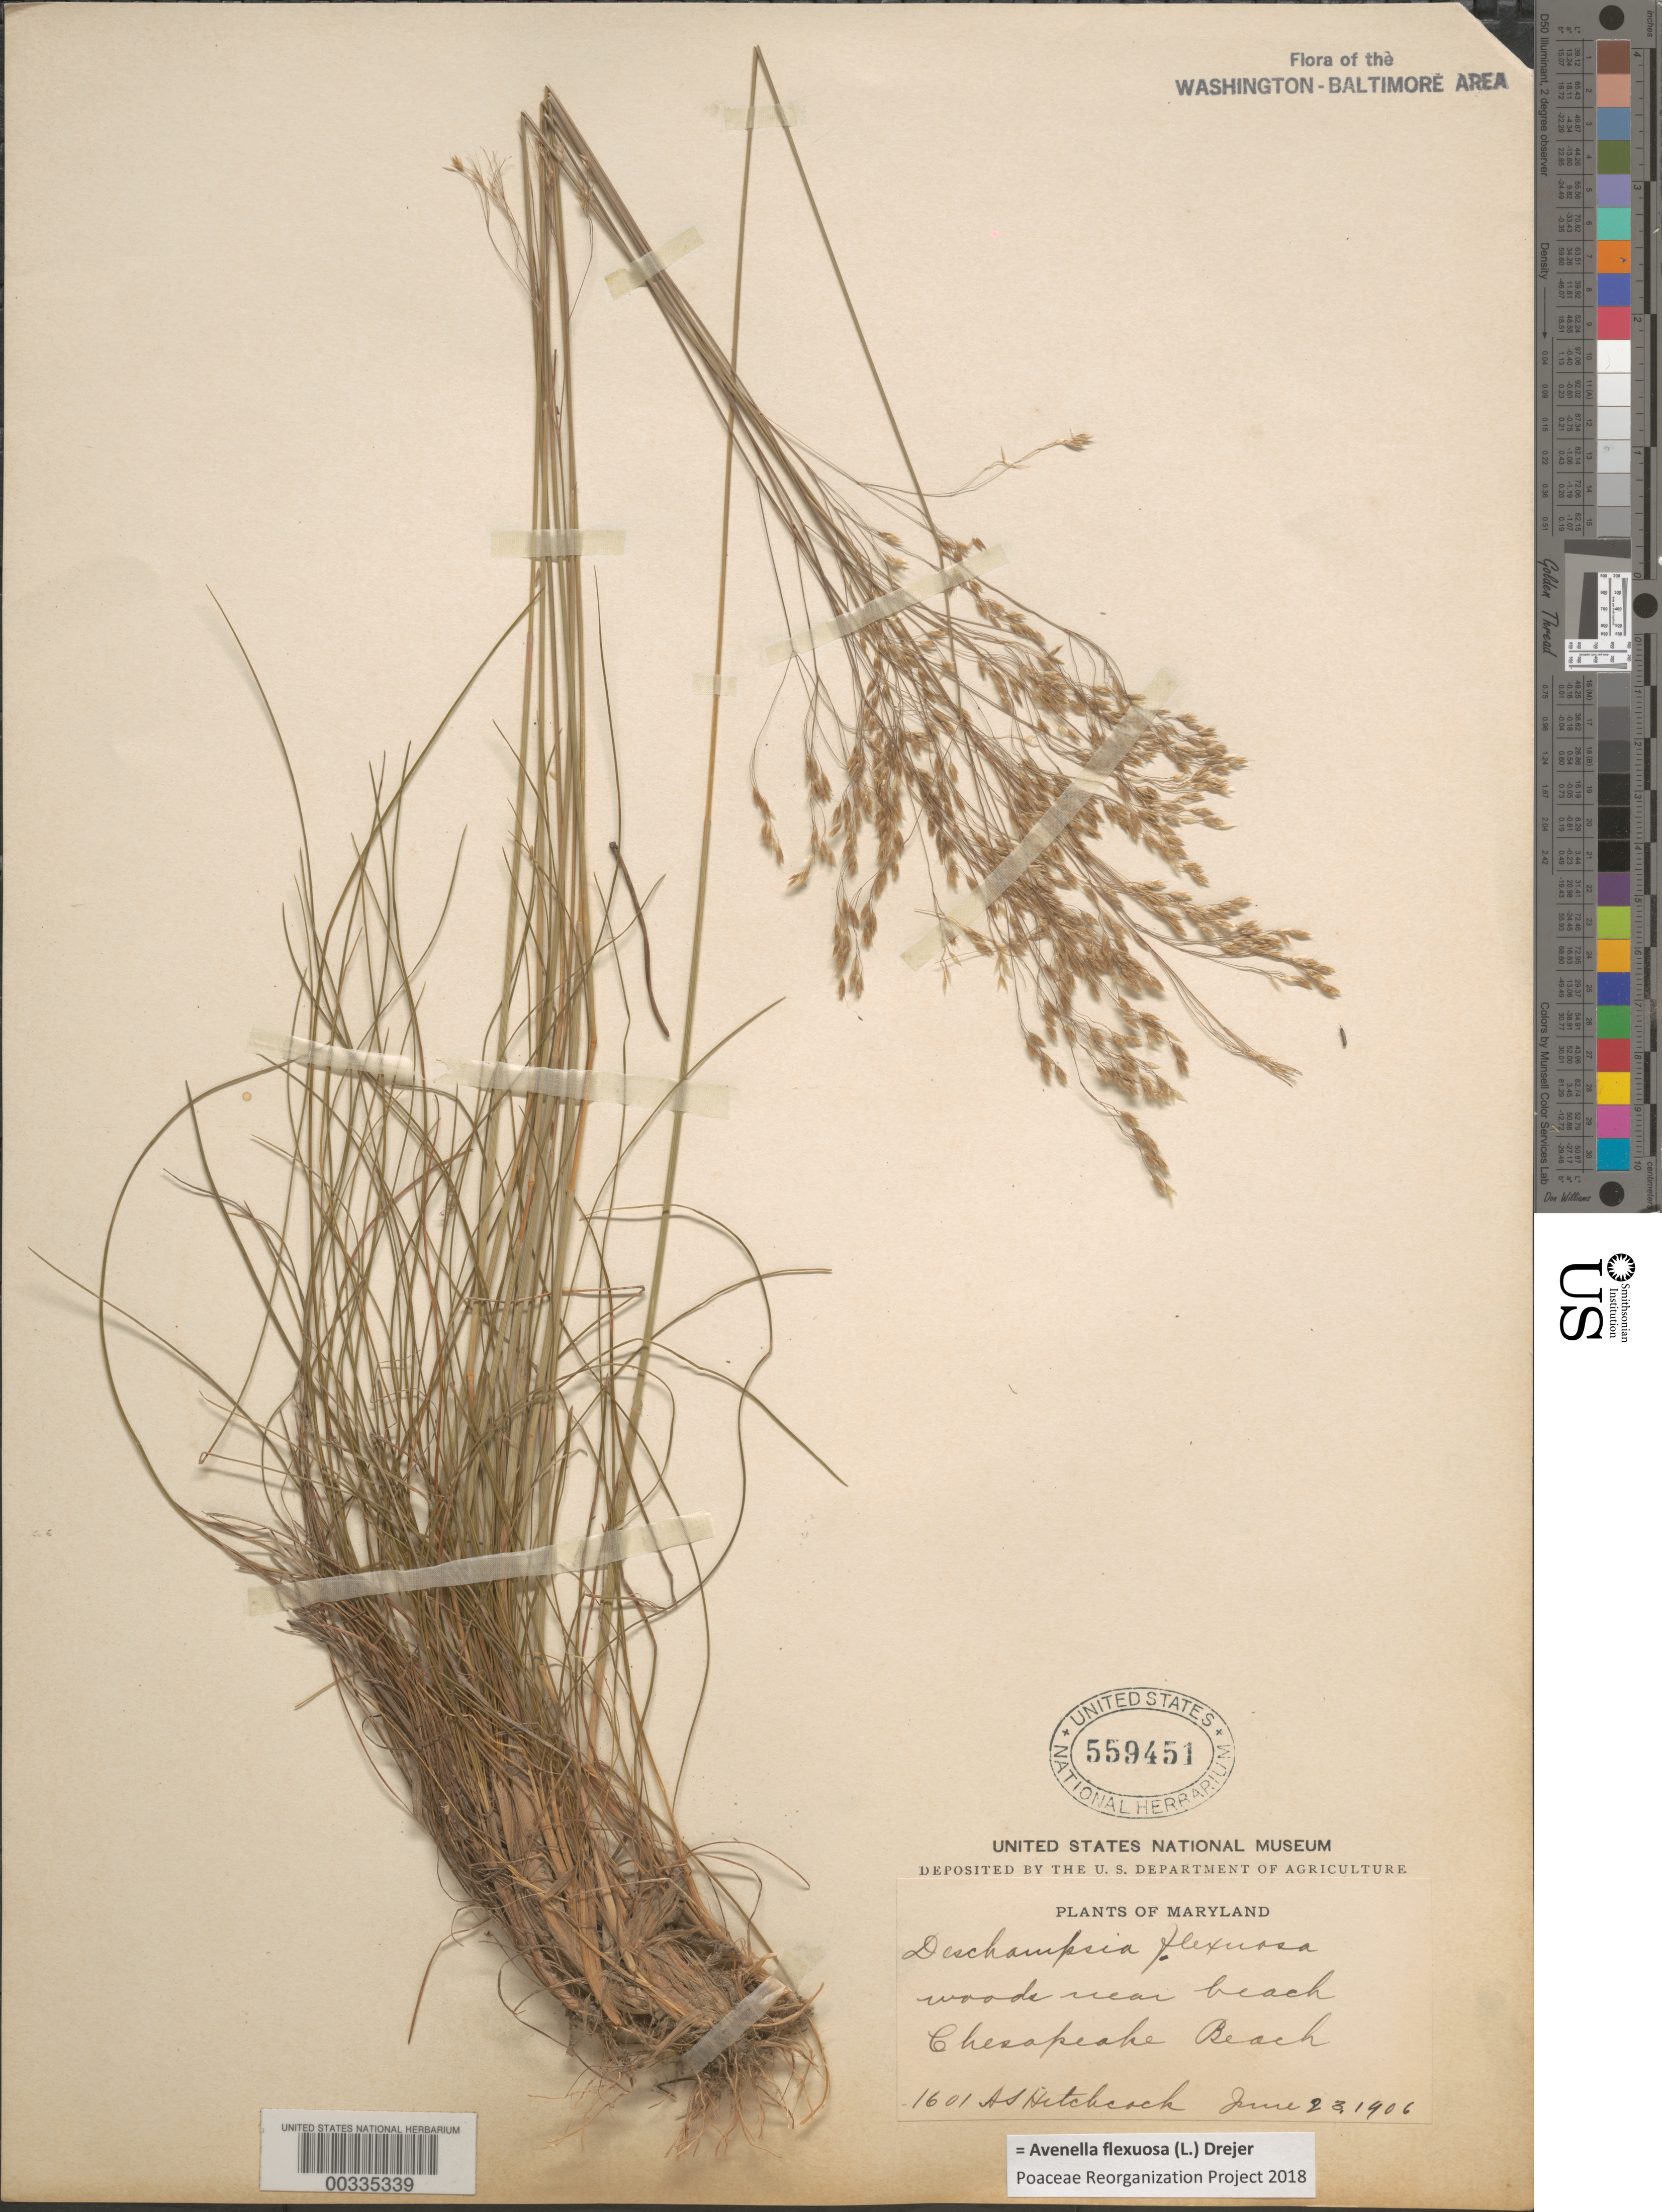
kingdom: Plantae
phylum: Tracheophyta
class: Liliopsida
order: Poales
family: Poaceae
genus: Avenella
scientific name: Avenella flexuosa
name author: (L.) Drejer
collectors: A. S. Hitchcock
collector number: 1601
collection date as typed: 23 Jun 1906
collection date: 1906-06-23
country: United States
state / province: Maryland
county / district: Calvert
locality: Chesapeake Beach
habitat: Woods near beach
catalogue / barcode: US 559451